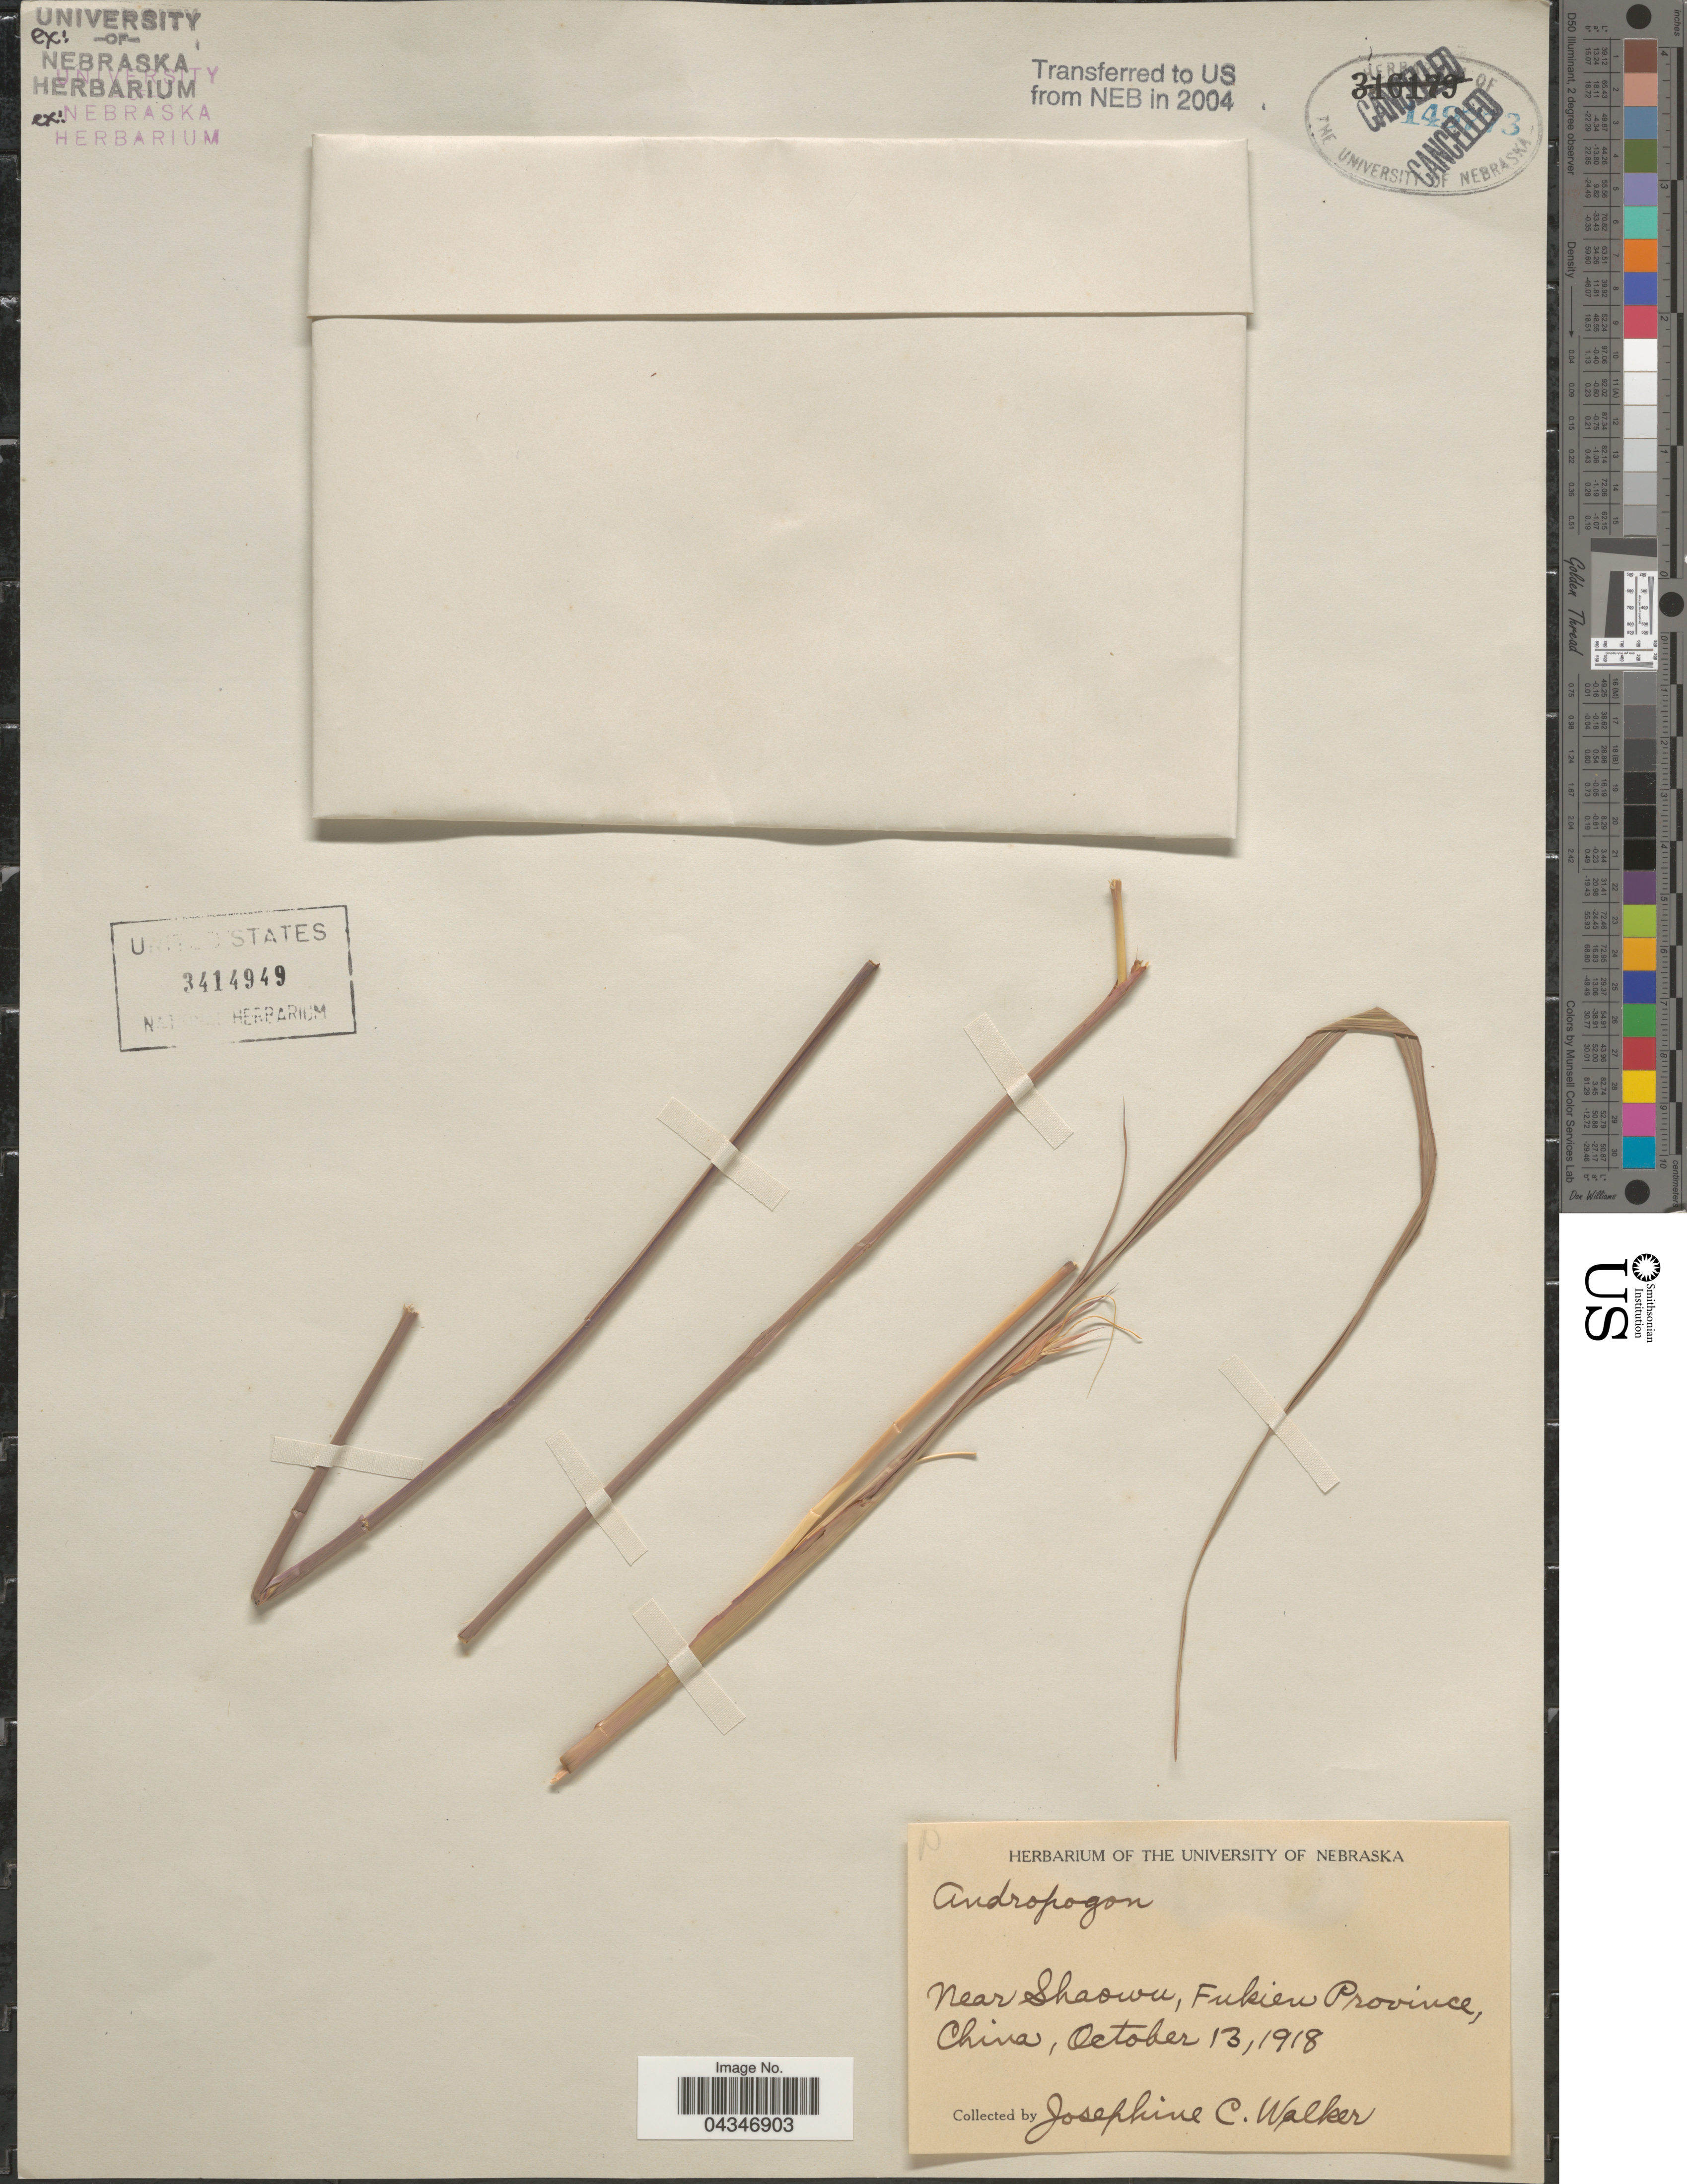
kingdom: Plantae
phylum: Tracheophyta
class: Liliopsida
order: Poales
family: Poaceae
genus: Andropogon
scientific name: Andropogon sp.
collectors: J. Walker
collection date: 1918-10-13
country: China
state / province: Fujian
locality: Near Shaowu, Fukien Province.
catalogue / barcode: US 3414949